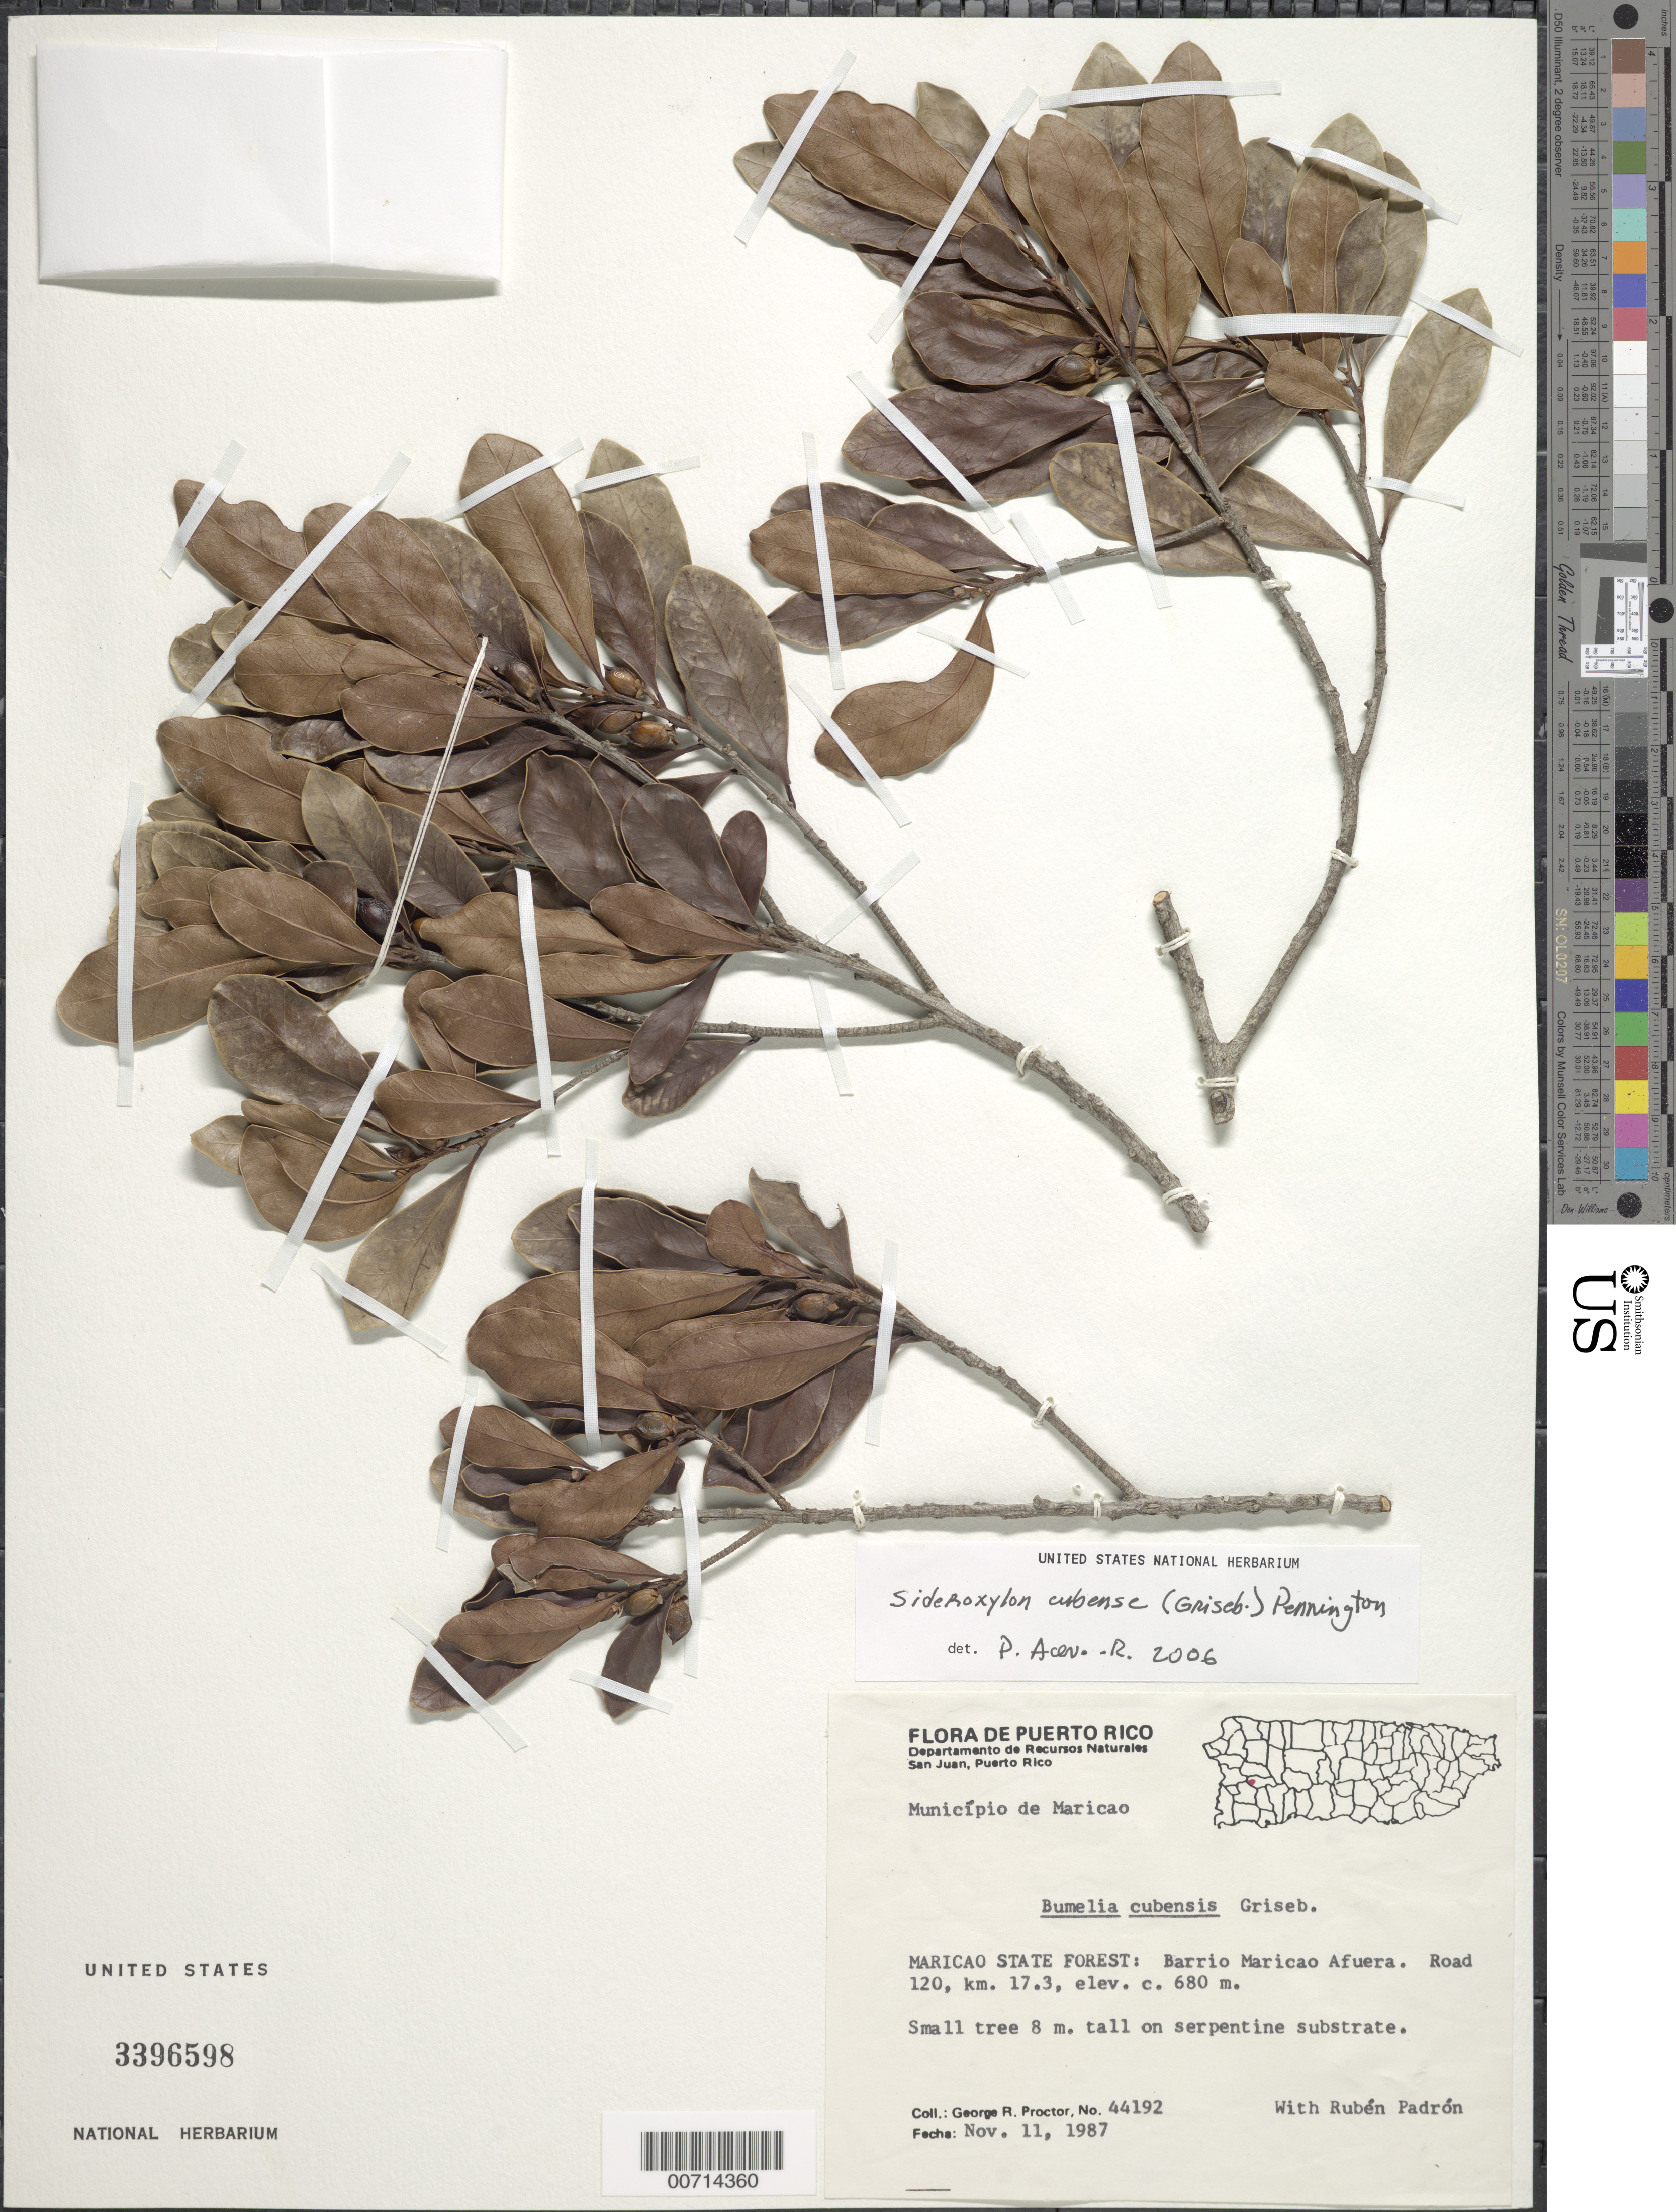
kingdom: Plantae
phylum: Tracheophyta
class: Magnoliopsida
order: Ericales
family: Sapotaceae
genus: Sideroxylon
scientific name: Sideroxylon cubense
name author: (Griseb.) T.D. Penn.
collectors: G. R. Proctor & R. Padrón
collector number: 44192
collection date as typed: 11 Nov 1987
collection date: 1987-11-11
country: Puerto Rico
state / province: Maricao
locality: Maricao State Forest: Bo. Maricao Afuera road 120, km 17.3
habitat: Serpentine substrate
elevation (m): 680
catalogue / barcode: US 3396598